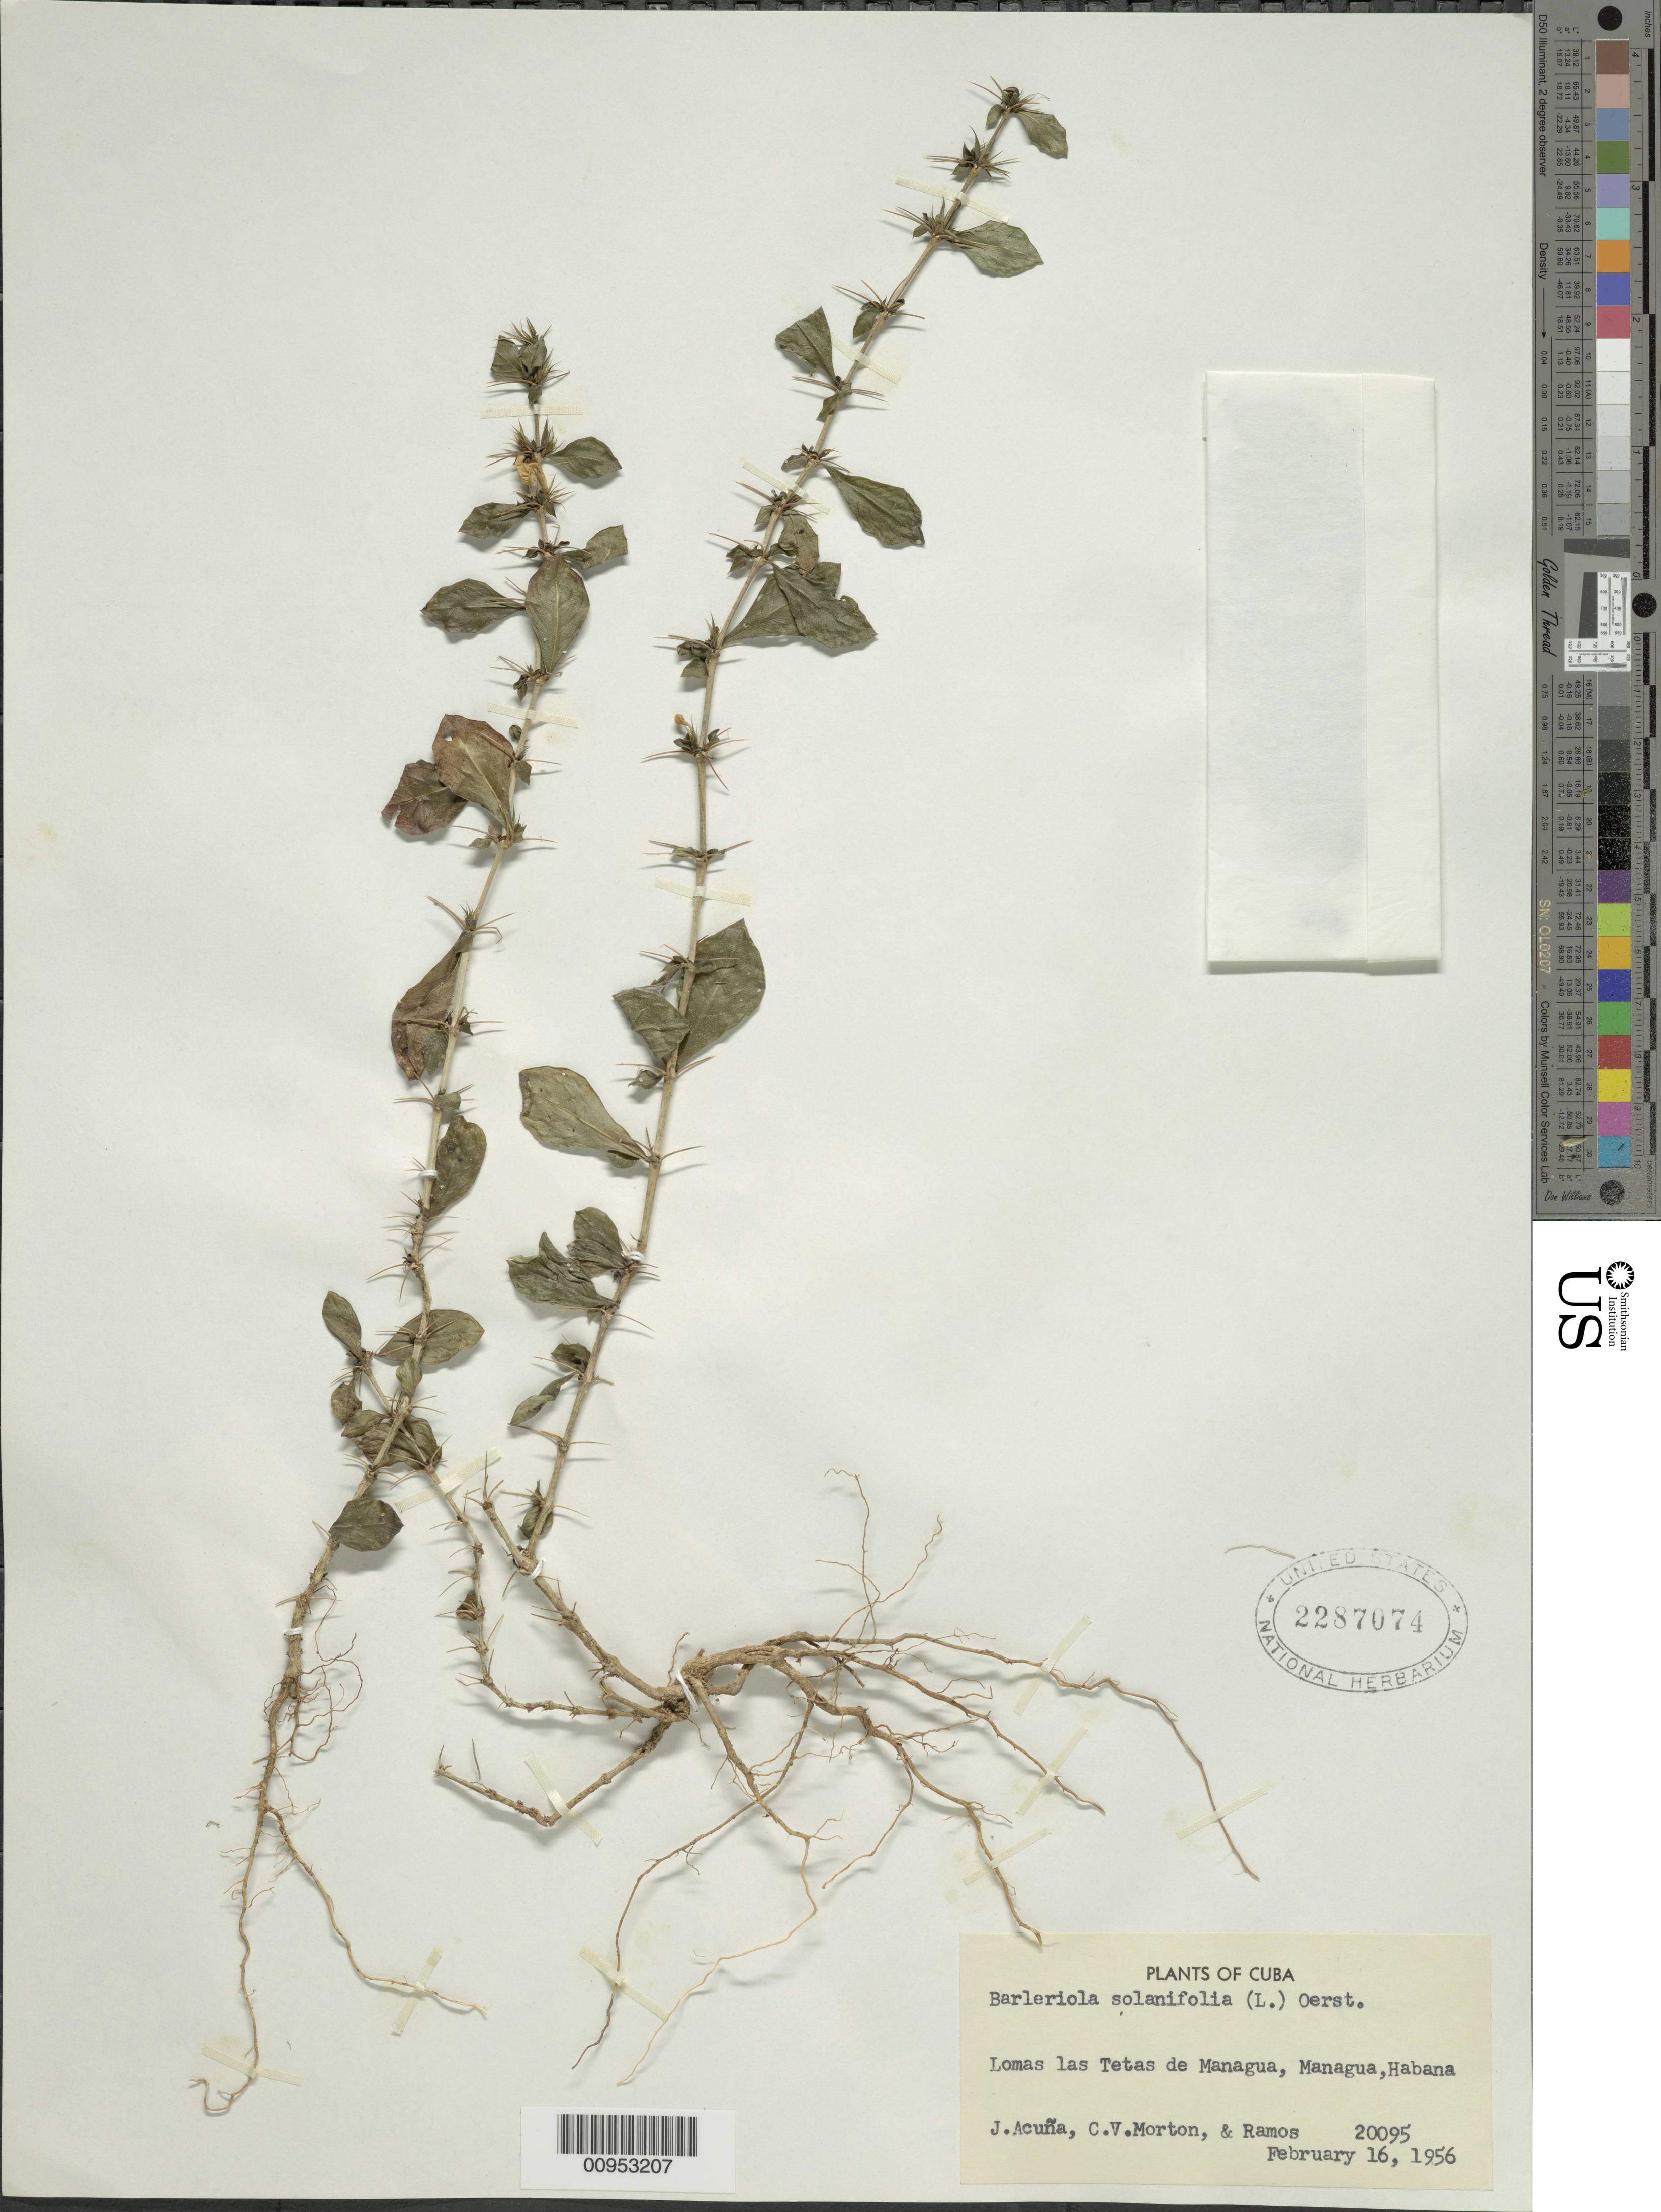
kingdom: Plantae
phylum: Tracheophyta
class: Magnoliopsida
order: Lamiales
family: Acanthaceae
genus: Barleriola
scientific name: Barleriola solanifolia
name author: (L.) Oerst. ex Lindau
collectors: C. V. Morton & J. Acuña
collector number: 20095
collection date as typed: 16 Feb 1956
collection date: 1956-02-16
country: Cuba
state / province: La Habana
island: Cuba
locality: Lomas las Tetas de Managua, Managua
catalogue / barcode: US 2287074